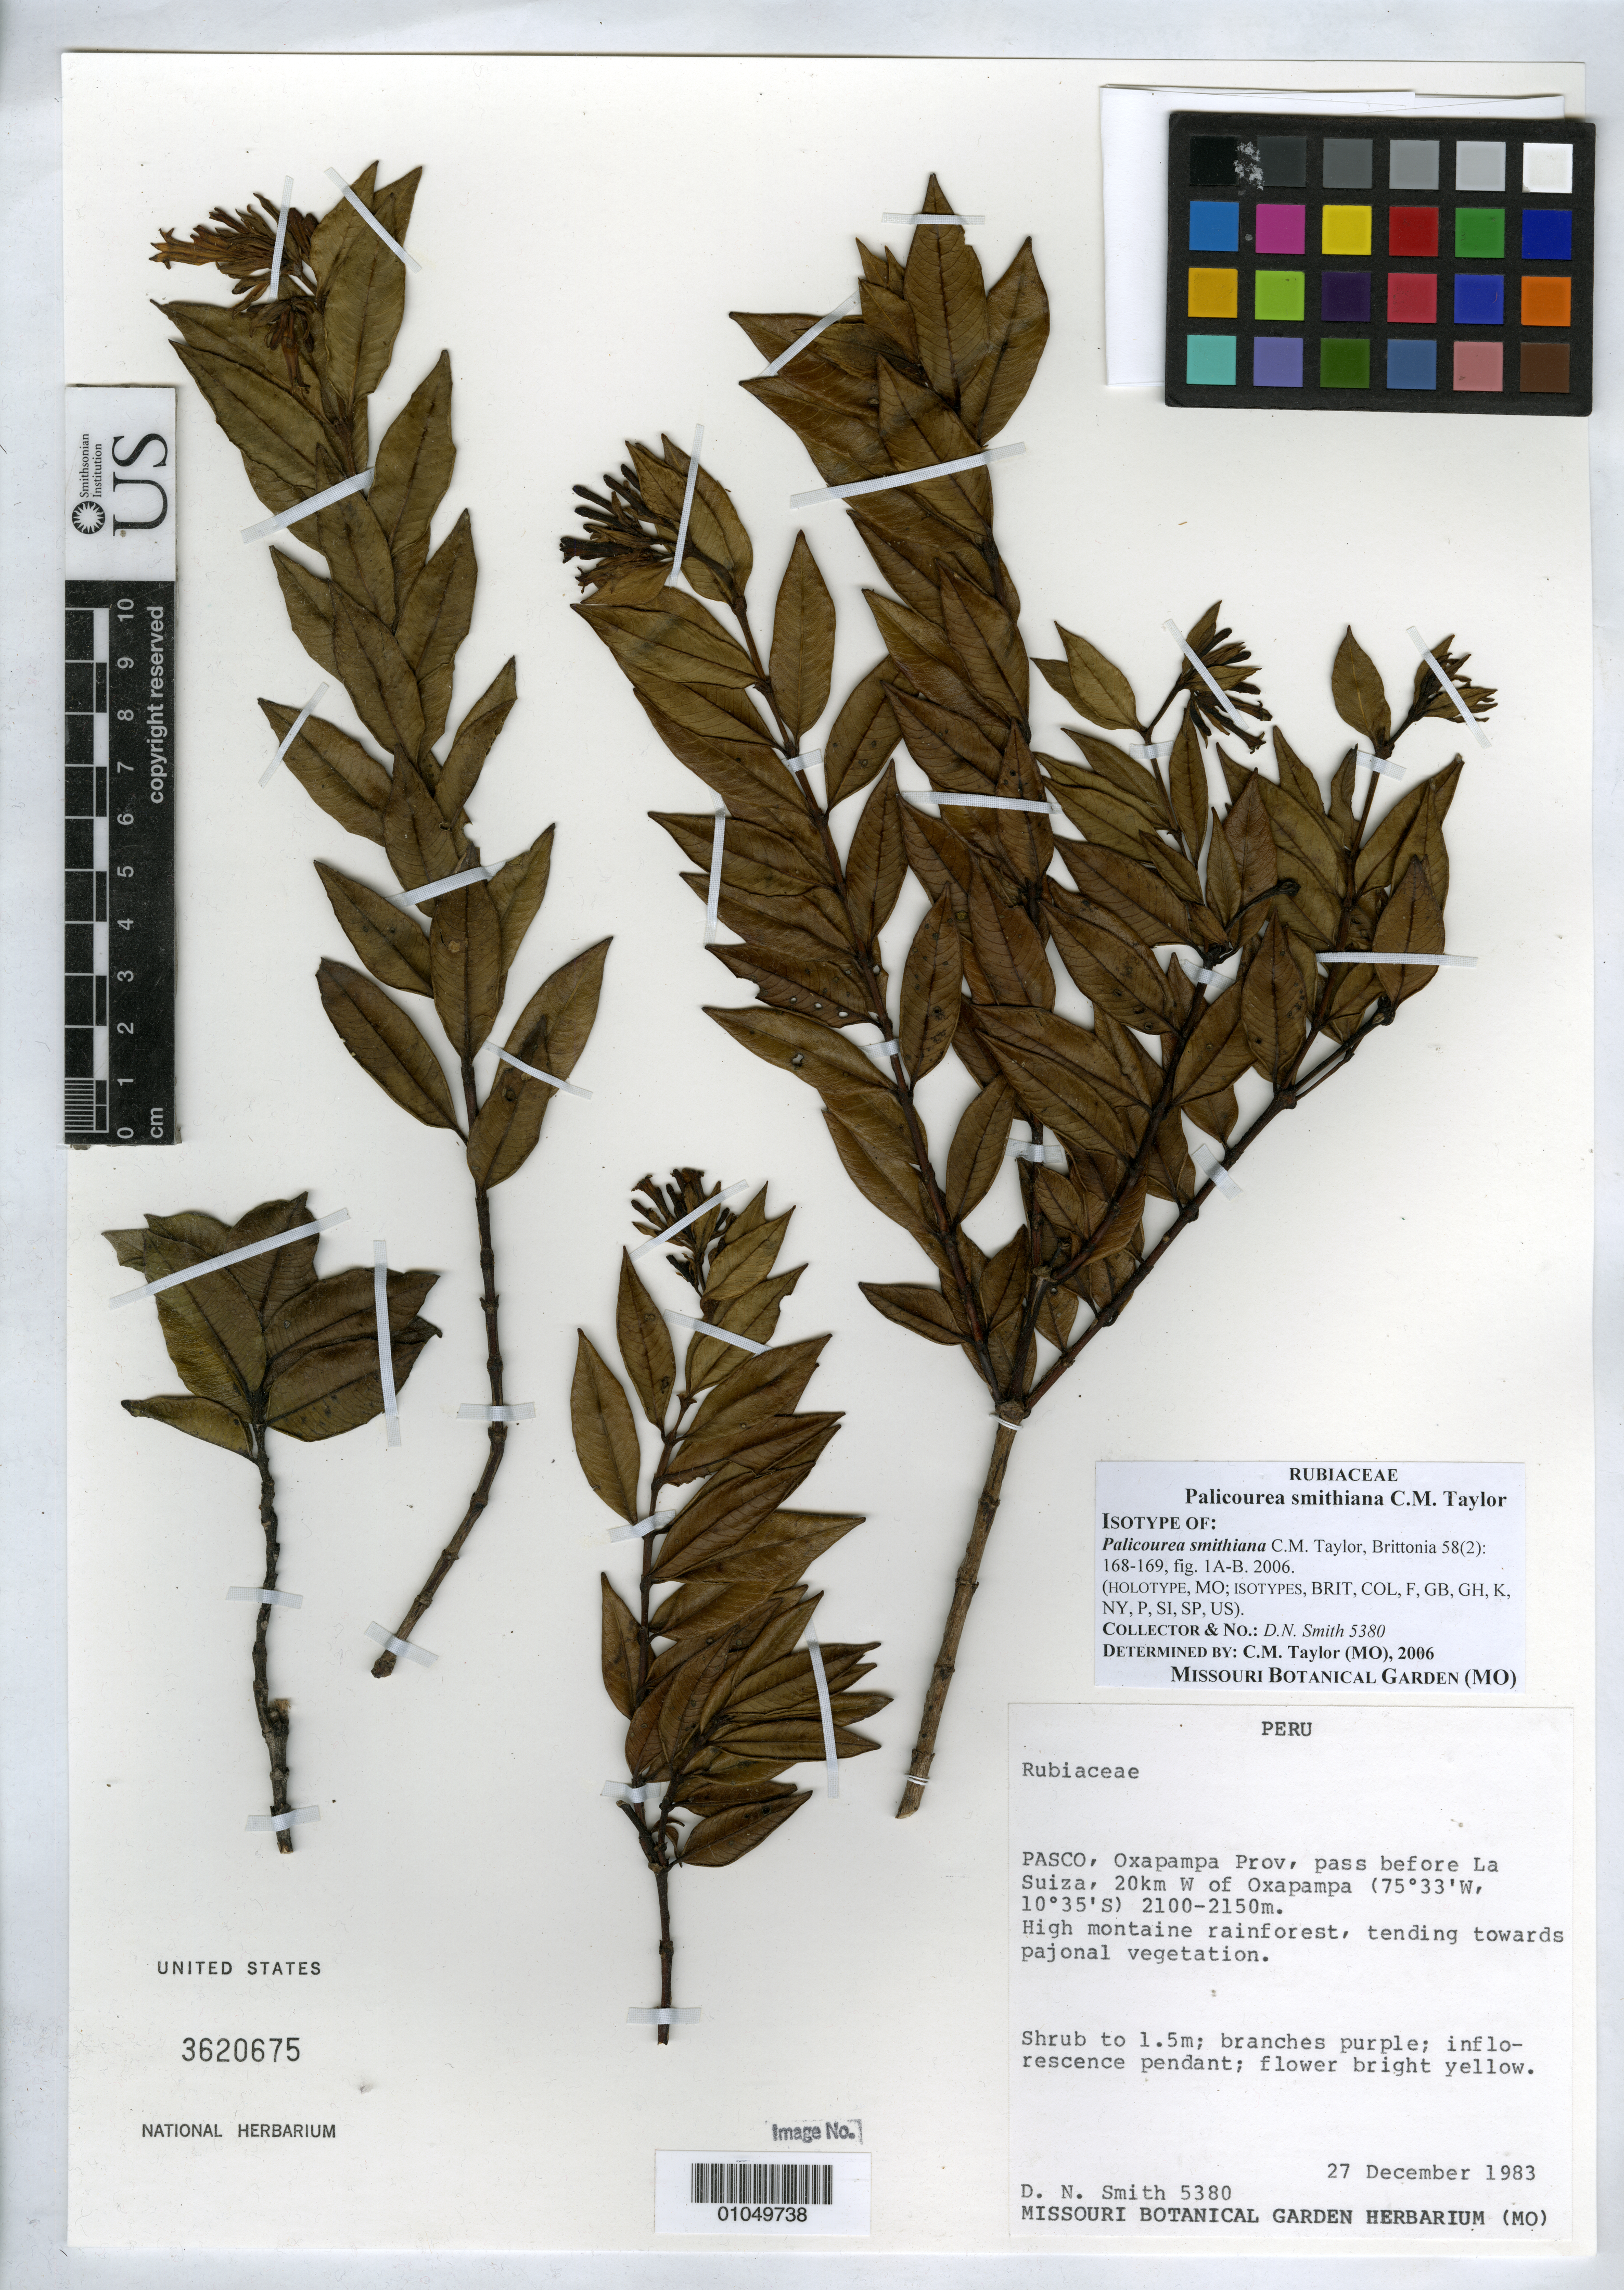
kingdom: Plantae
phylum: Tracheophyta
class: Magnoliopsida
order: Gentianales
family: Rubiaceae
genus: Palicourea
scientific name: Palicourea smithiana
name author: C.M. Taylor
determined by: Taylor, Charlotte M.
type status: Isotype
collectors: D. Smith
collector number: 5380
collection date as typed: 27 Dec 1983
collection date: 1983-12-27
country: Peru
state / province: Pasco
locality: Pasco, Oxapampa Prov., pass before La Suiza, 20 km W of Oxapampa.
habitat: High montane rainforest.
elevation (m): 2100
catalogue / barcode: US 3620675